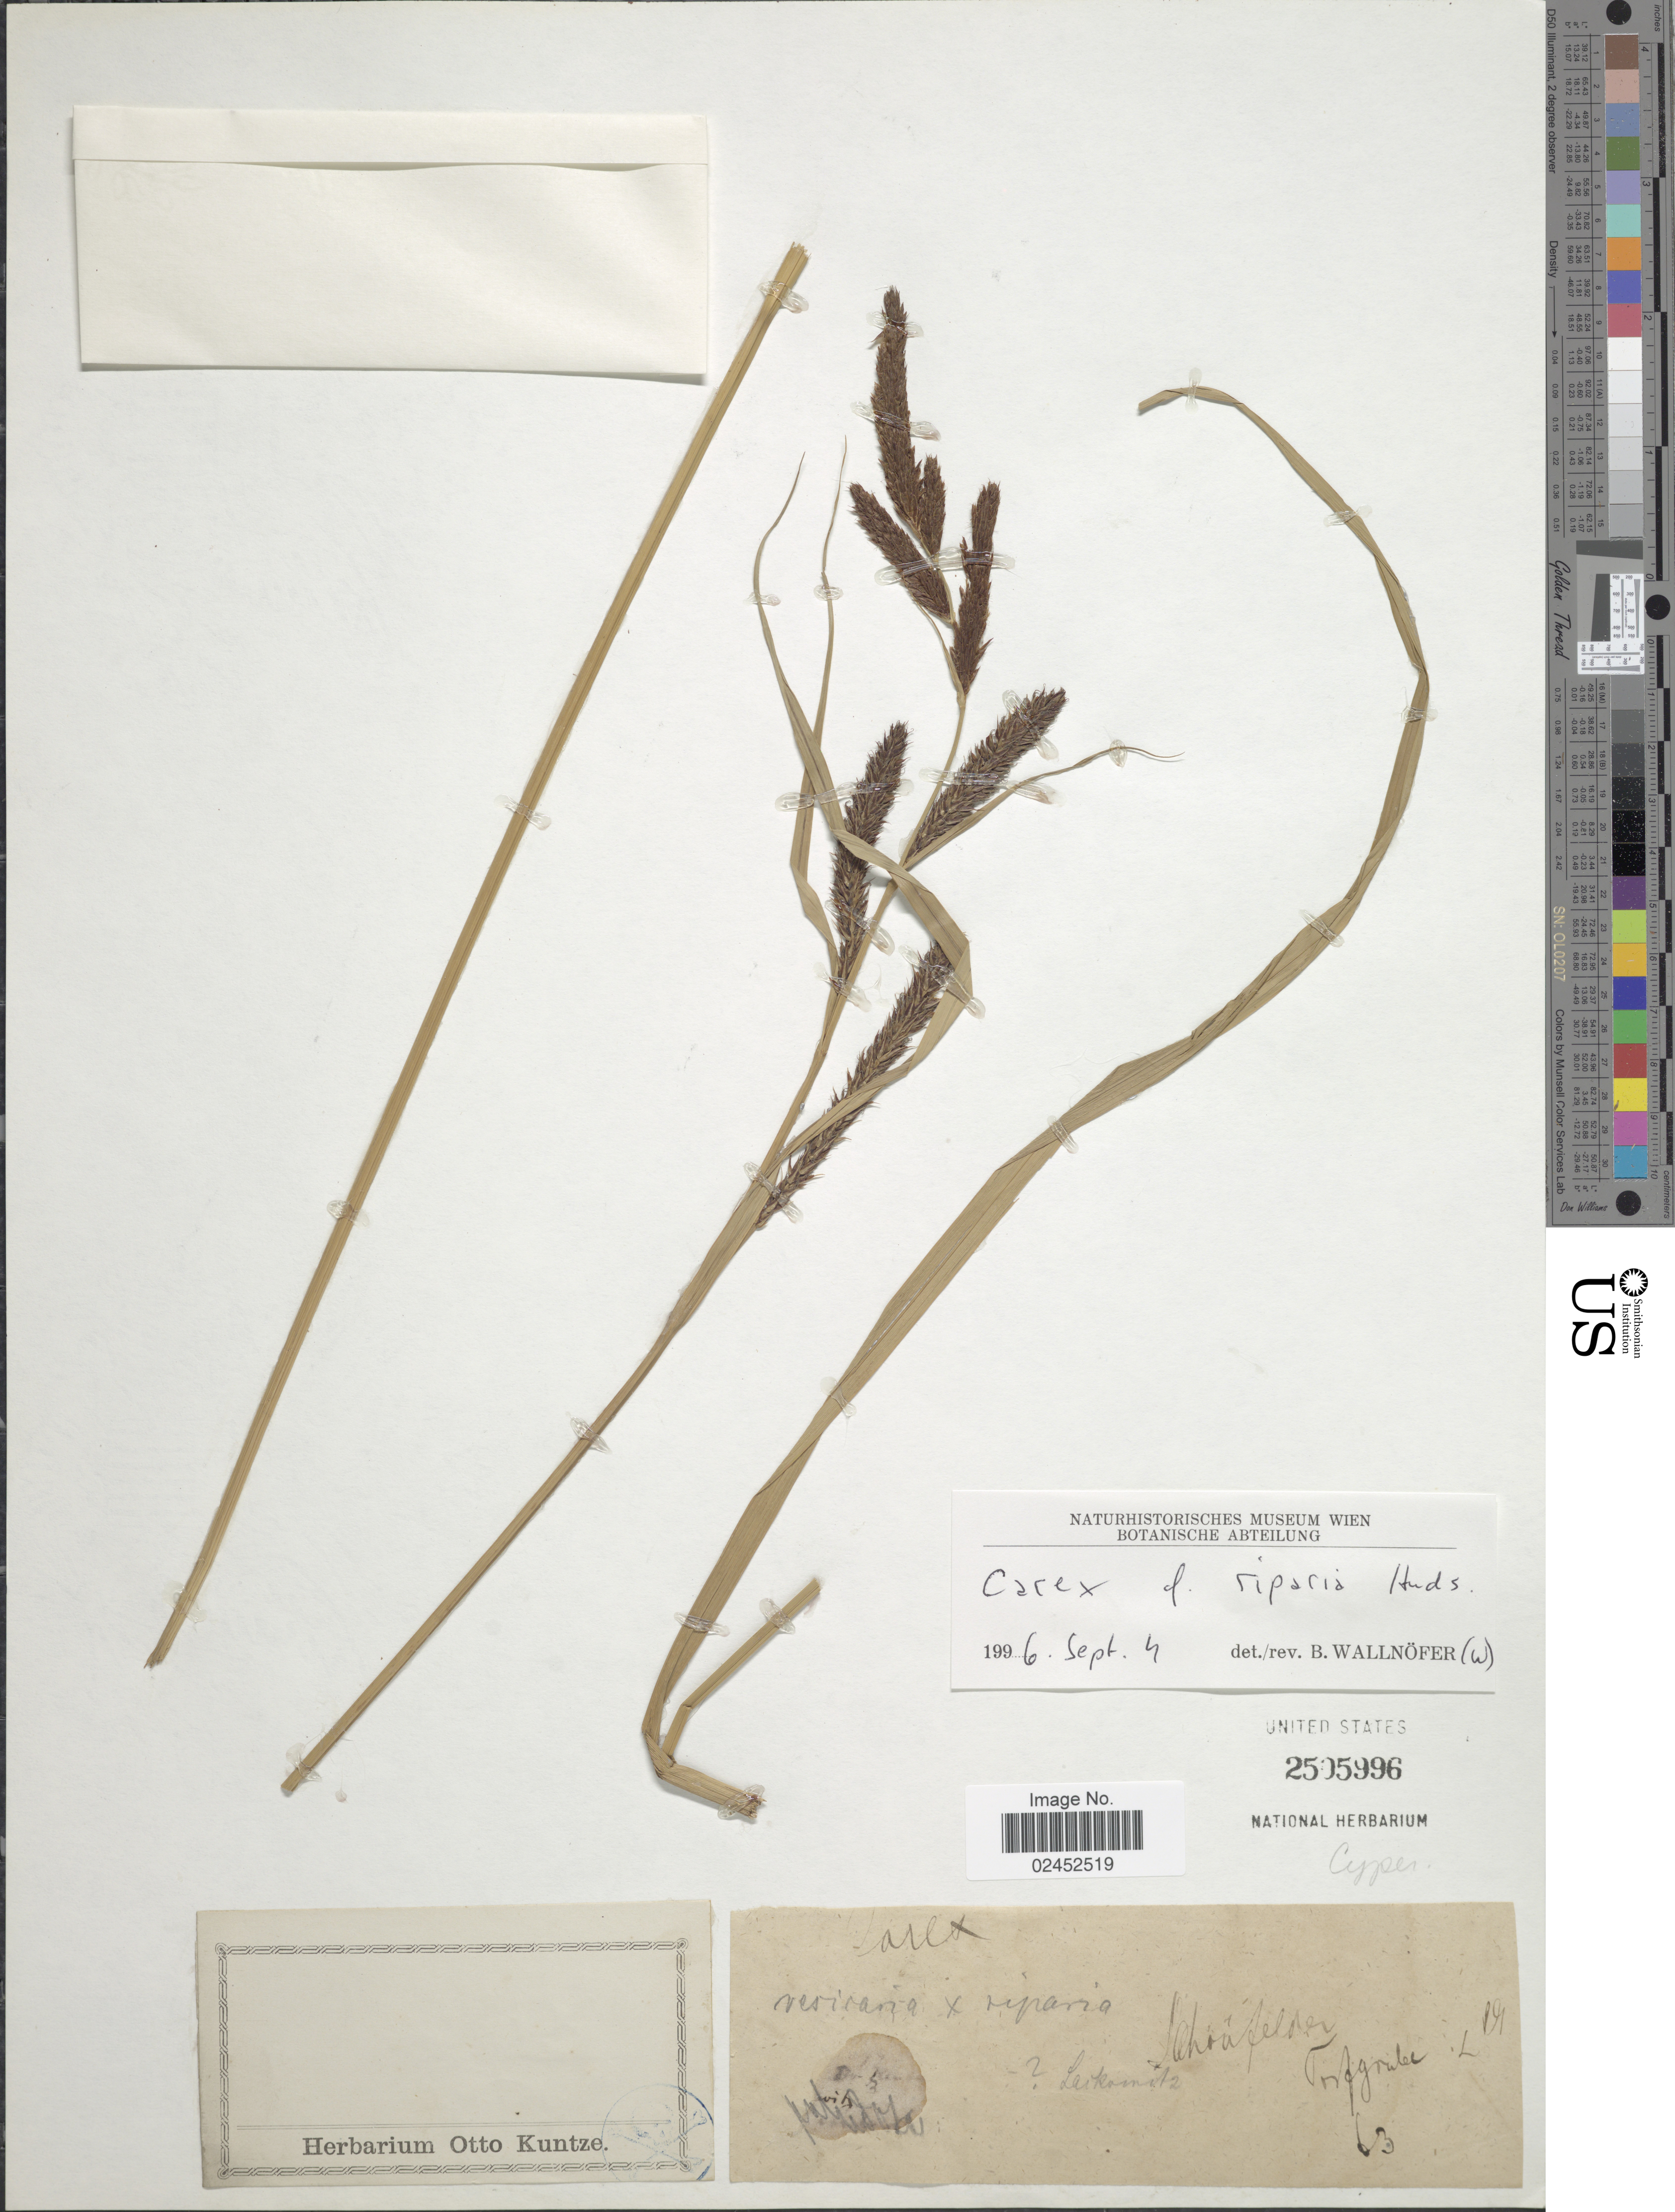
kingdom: Plantae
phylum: Tracheophyta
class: Liliopsida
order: Poales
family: Cyperaceae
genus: Carex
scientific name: Carex riparia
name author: Curtis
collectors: Schoufelder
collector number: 63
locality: Torfgrude. [interpreted]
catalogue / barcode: US 25059966